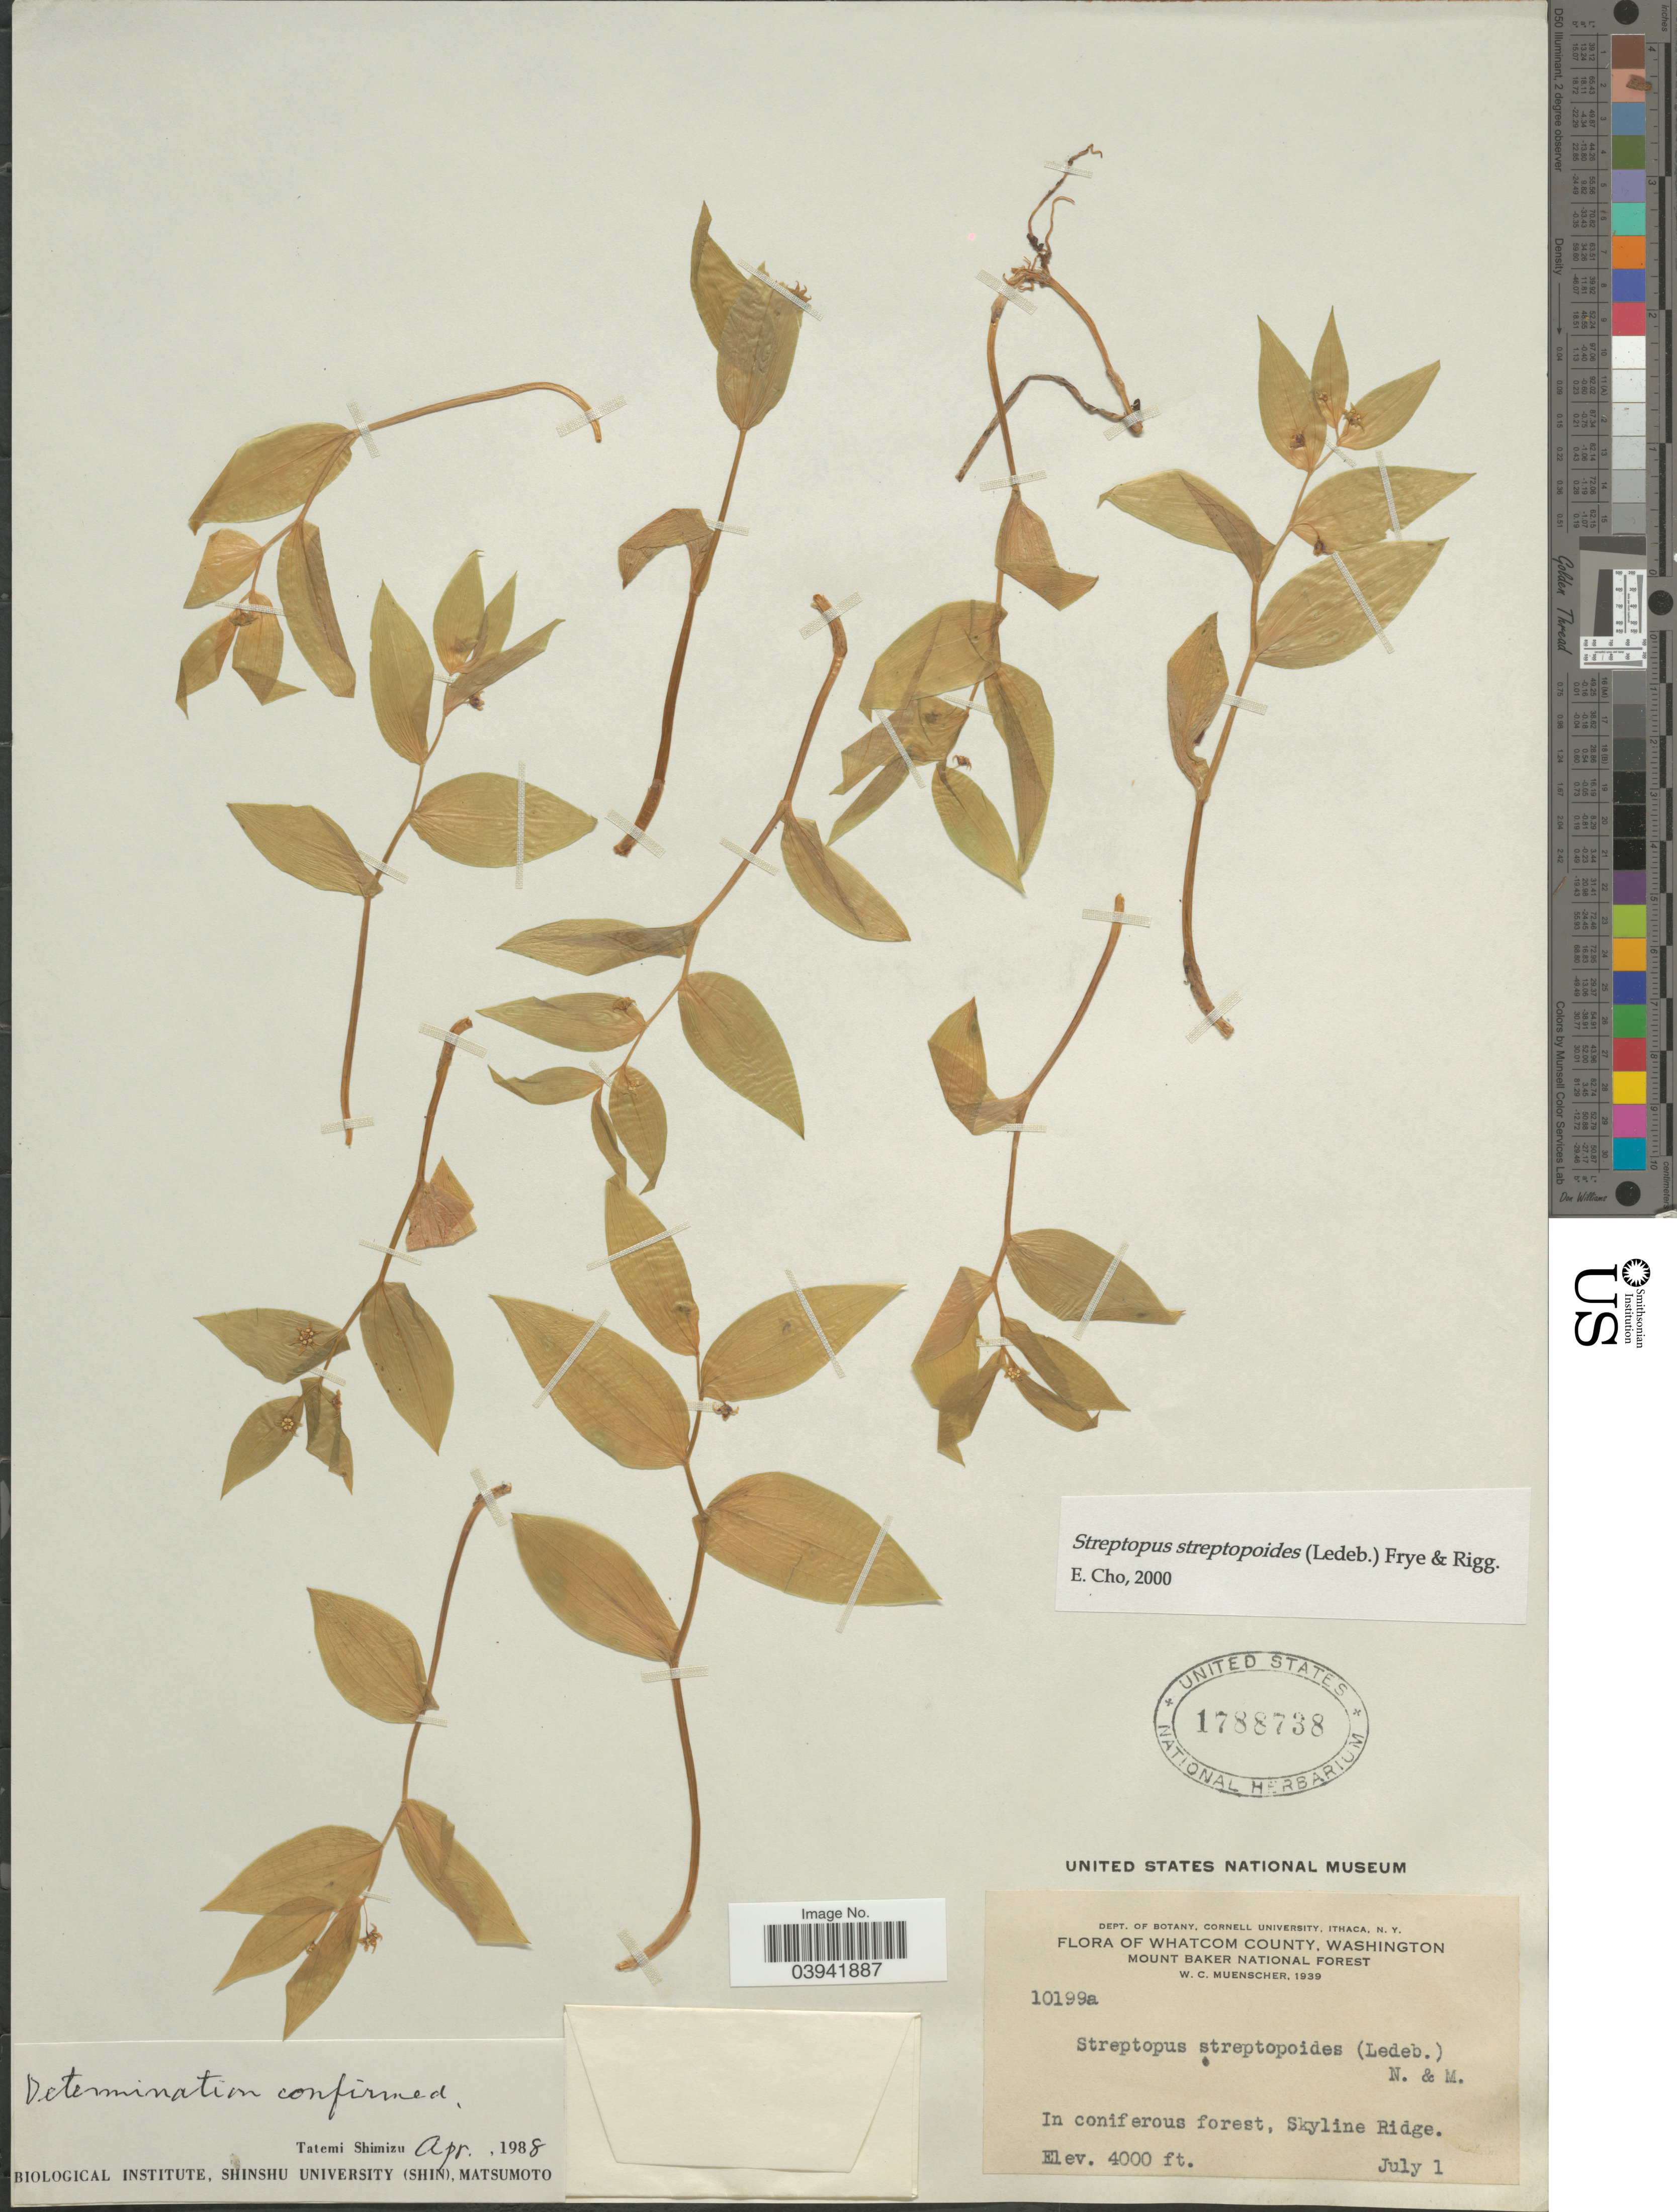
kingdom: Plantae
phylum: Tracheophyta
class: Liliopsida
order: Liliales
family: Liliaceae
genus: Streptopus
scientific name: Streptopus streptopoides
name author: (Ledeb.) Frye & Rigg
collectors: W. Muenscher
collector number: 10199a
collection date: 1939-07-01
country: United States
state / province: Washington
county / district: Whatcom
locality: Whatcom County. Mount Baker National Forest. Skyline Ridge.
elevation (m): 1219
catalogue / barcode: US 1788738